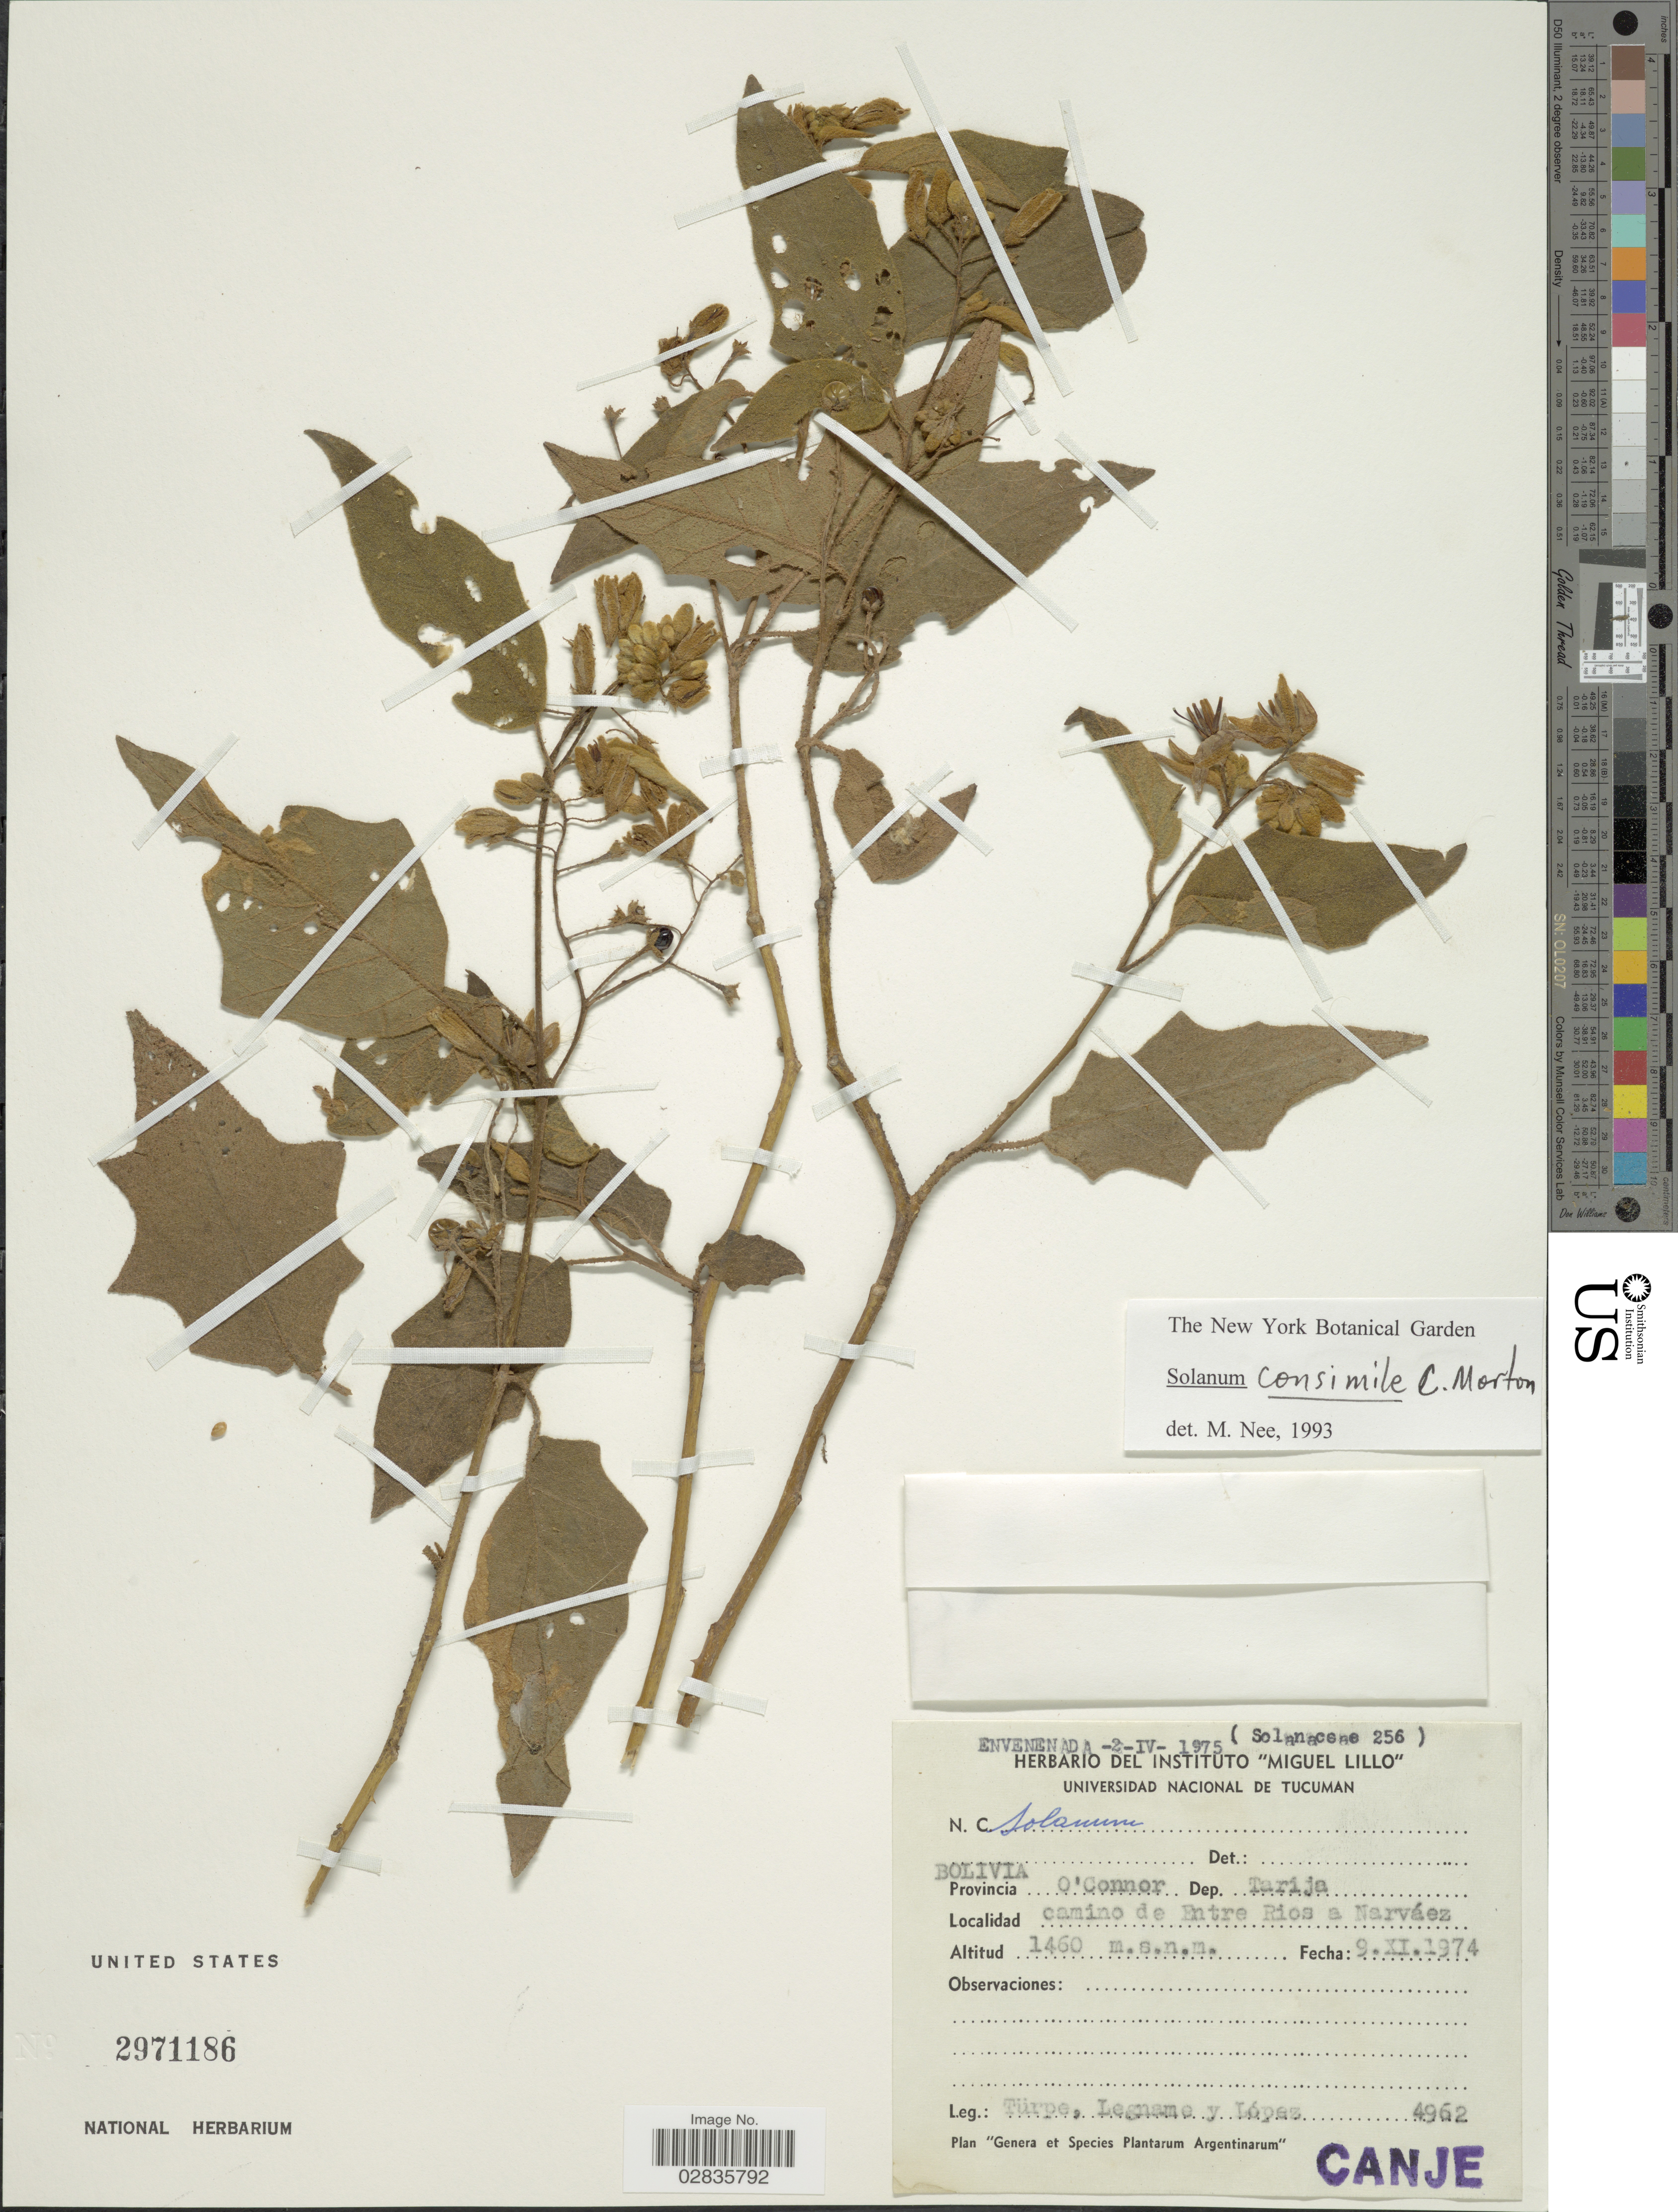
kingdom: Plantae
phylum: Tracheophyta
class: Magnoliopsida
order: Solanales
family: Solanaceae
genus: Solanum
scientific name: Solanum consimile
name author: C.V. Morton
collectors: -. Turpe, -. Legname & -. Lopez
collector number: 4962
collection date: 1974-11-09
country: Bolivia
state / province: Tarija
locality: Provincia O'Connor, Dep. Tarija, camino de Entre Rios a Narváez.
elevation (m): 1460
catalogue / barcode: US 2971186